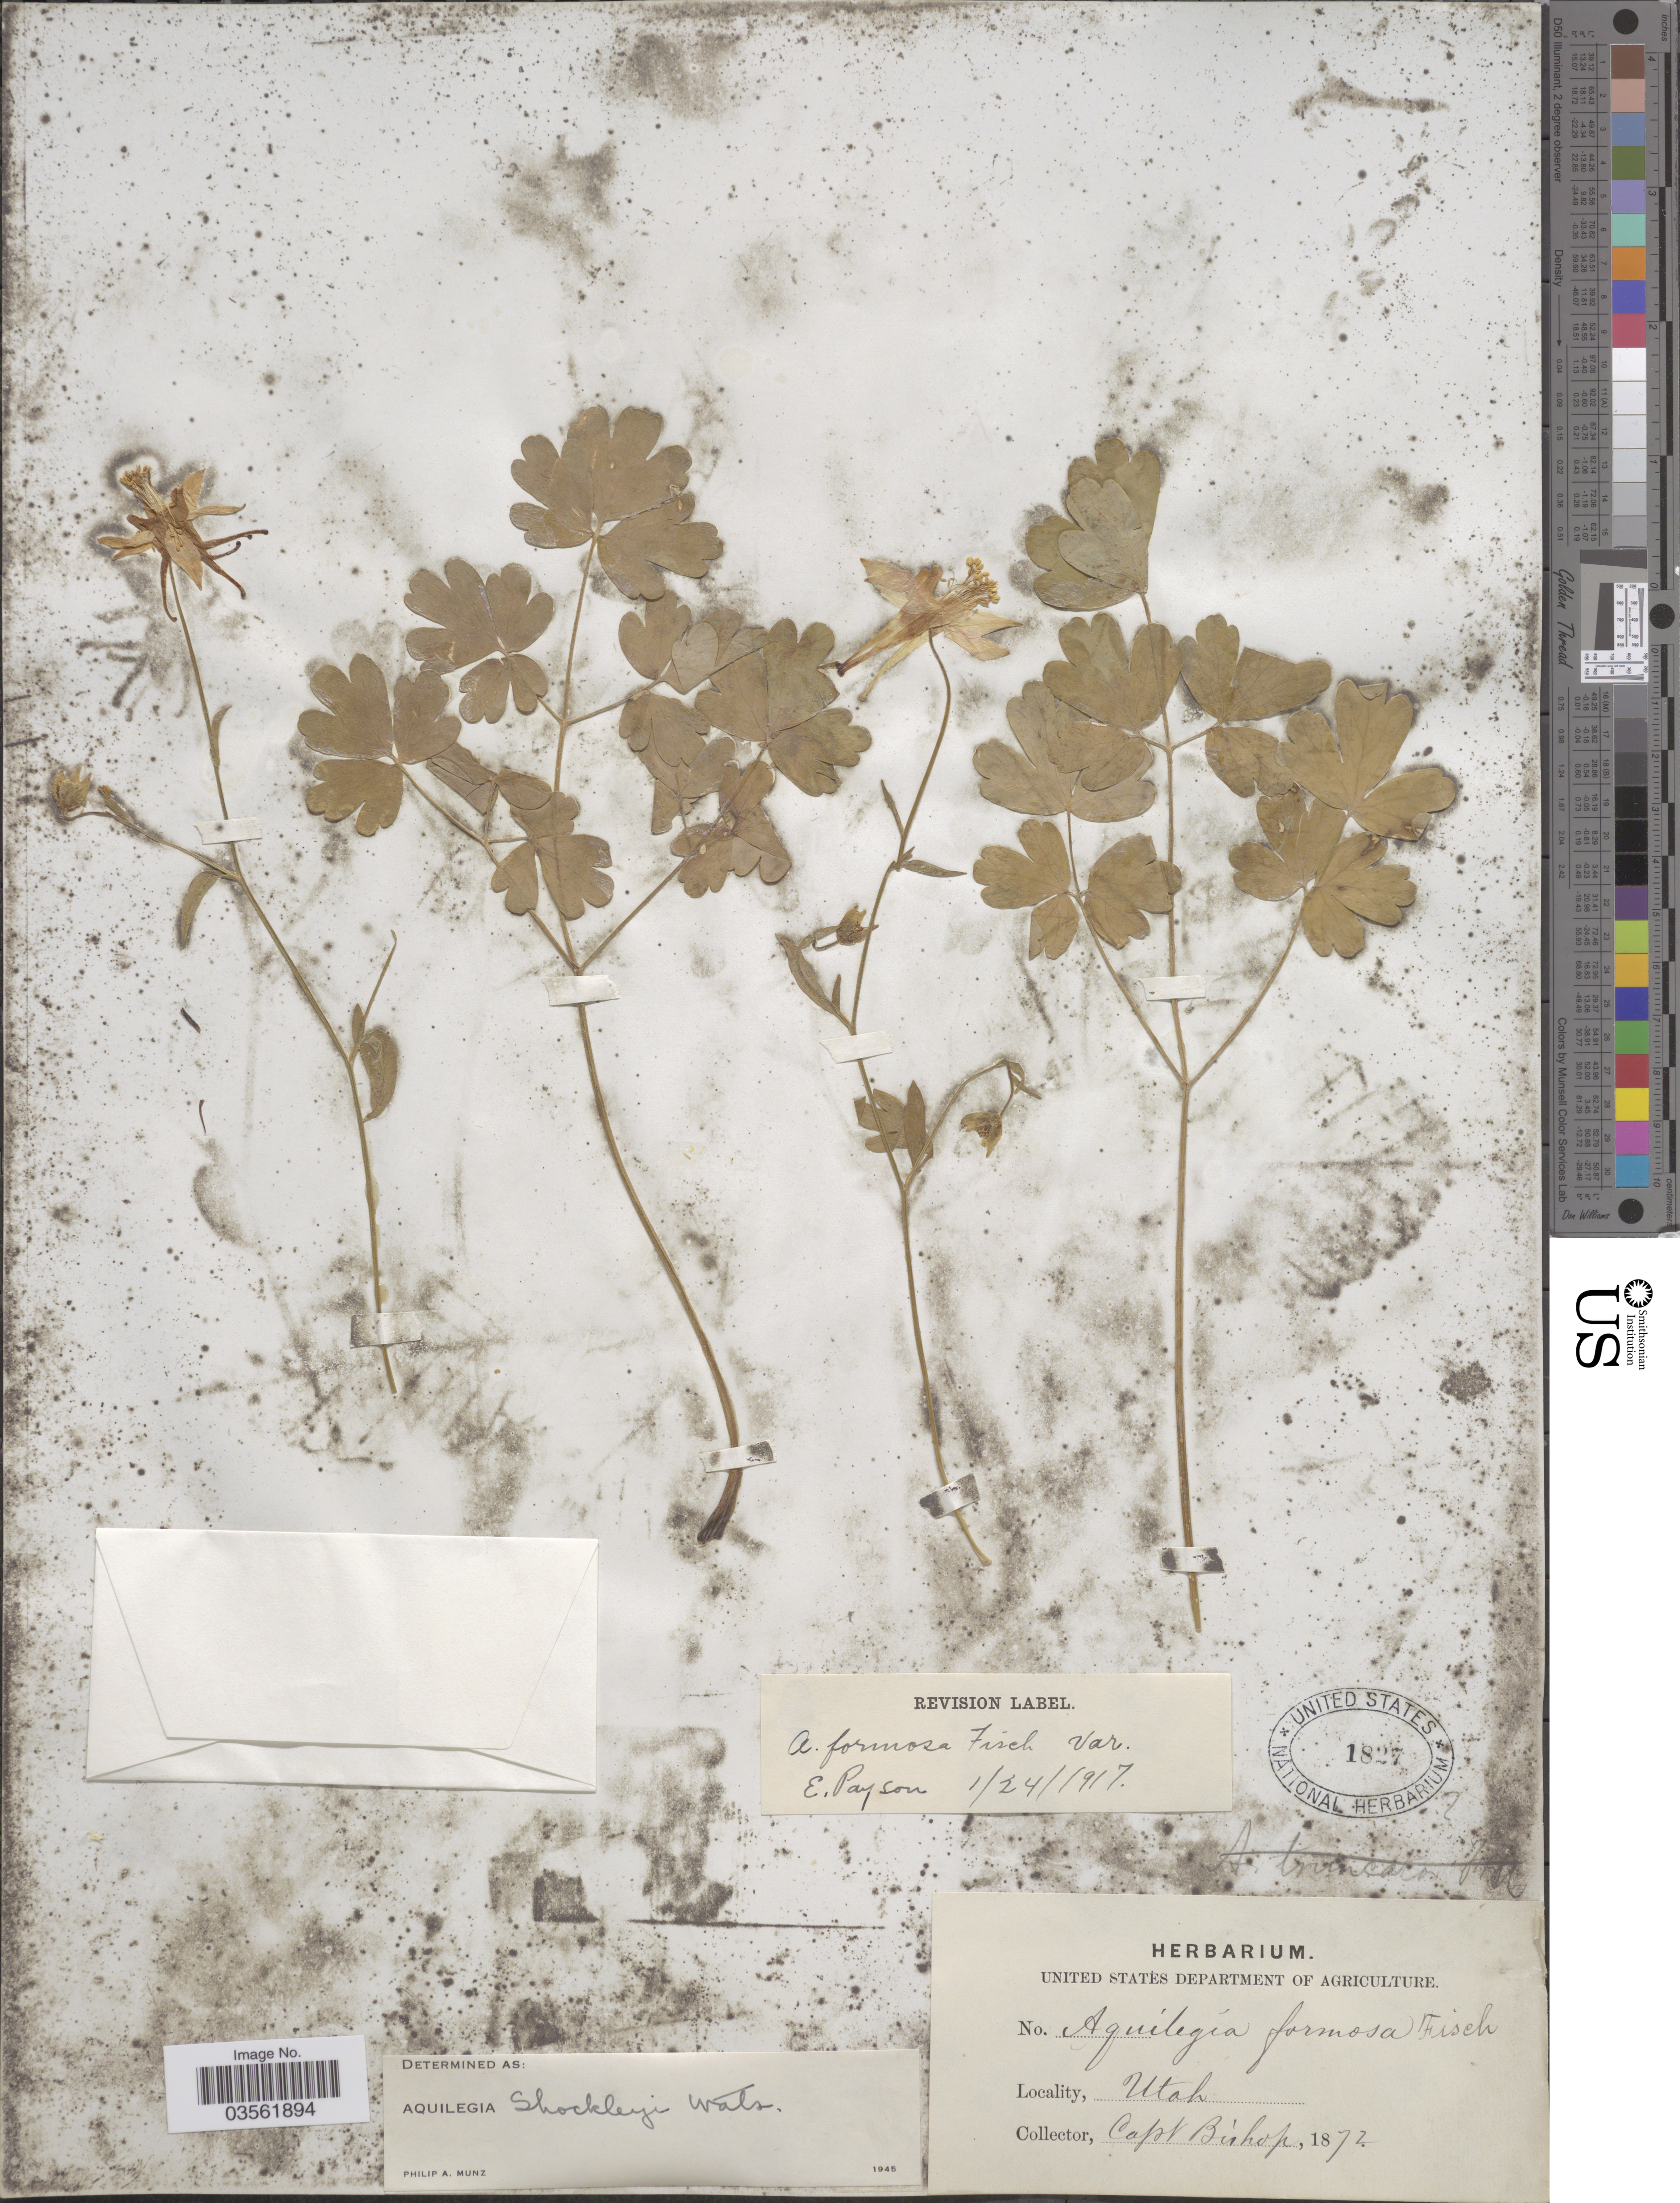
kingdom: Plantae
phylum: Tracheophyta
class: Magnoliopsida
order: Ranunculales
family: Ranunculaceae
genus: Aquilegia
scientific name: Aquilegia shockleyi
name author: Eastw.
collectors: F. M. Bishop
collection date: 1872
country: United States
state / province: Utah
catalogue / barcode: US 1827